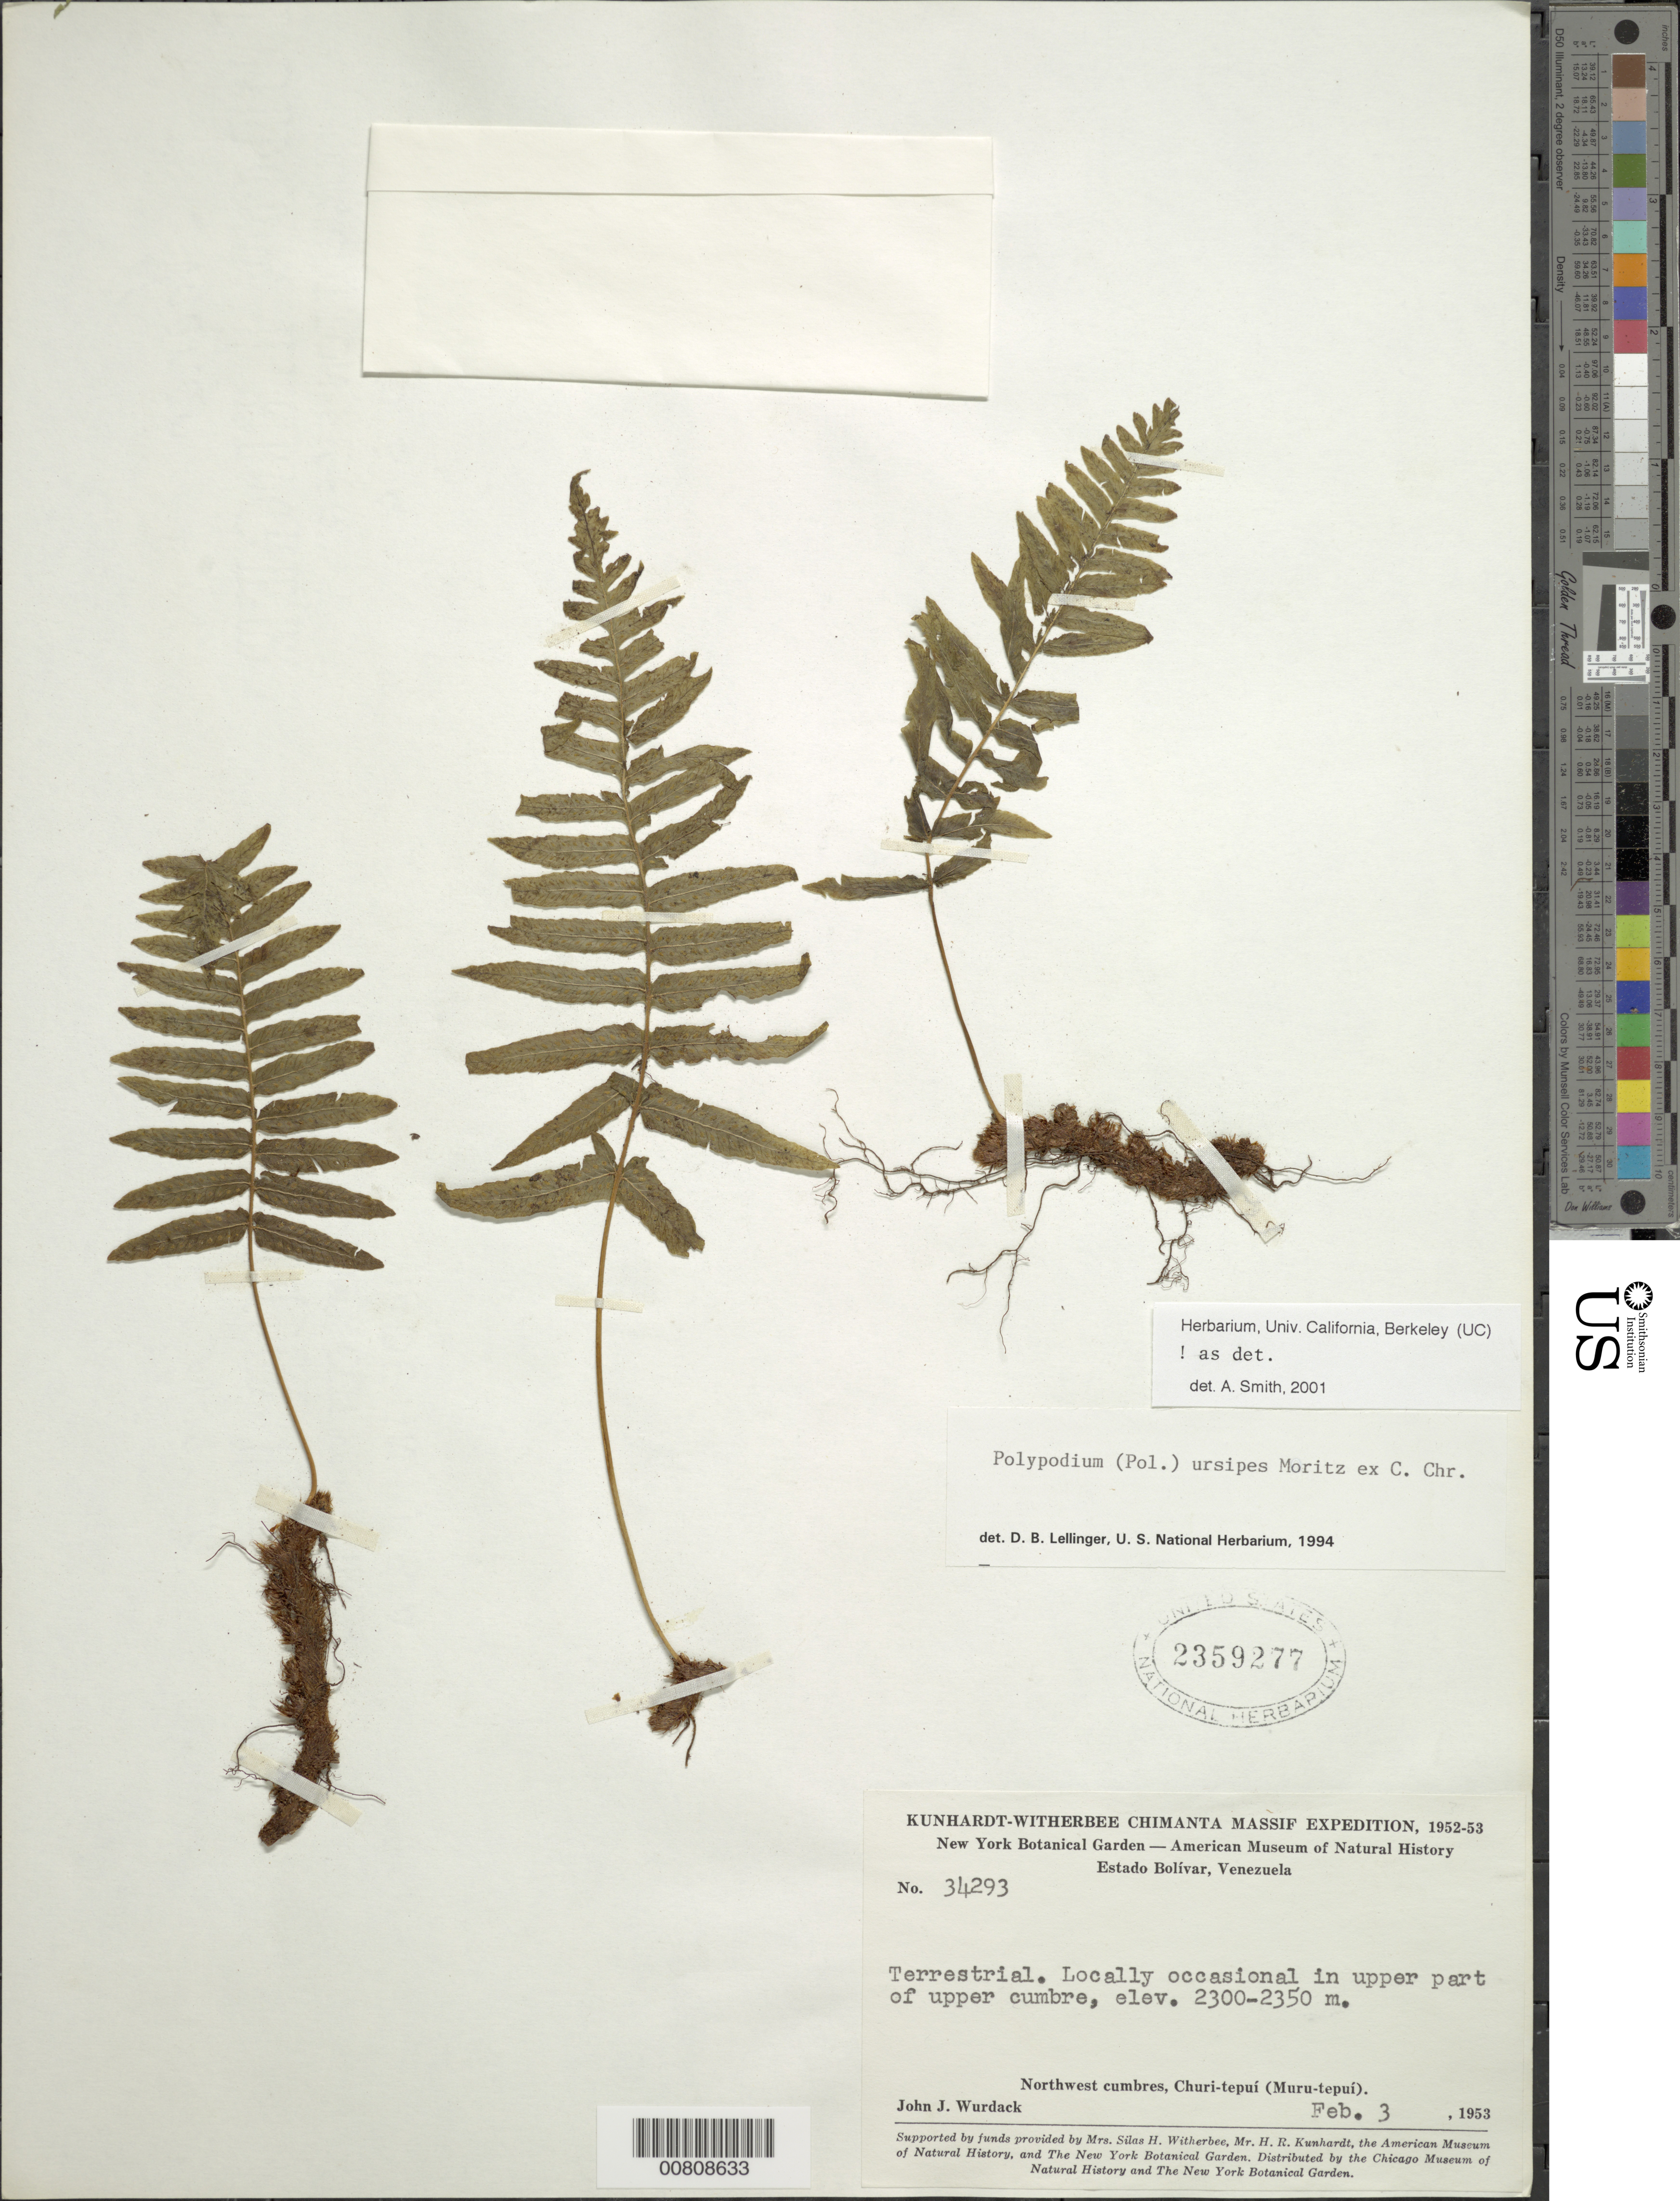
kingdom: Plantae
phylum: Tracheophyta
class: Polypodiopsida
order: Polypodiales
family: Polypodiaceae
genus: Polypodium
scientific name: Polypodium ursipes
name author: Moritz ex C. Chr.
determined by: Smith, Alan R., (UC)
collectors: J. J. Wurdack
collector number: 34293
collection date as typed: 3-Feb-53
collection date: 1953-02-03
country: Venezuela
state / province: Bolívar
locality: Churi-tepuí (Muru-tepuí)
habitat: Upper cumbre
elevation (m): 2300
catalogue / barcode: US 2359277